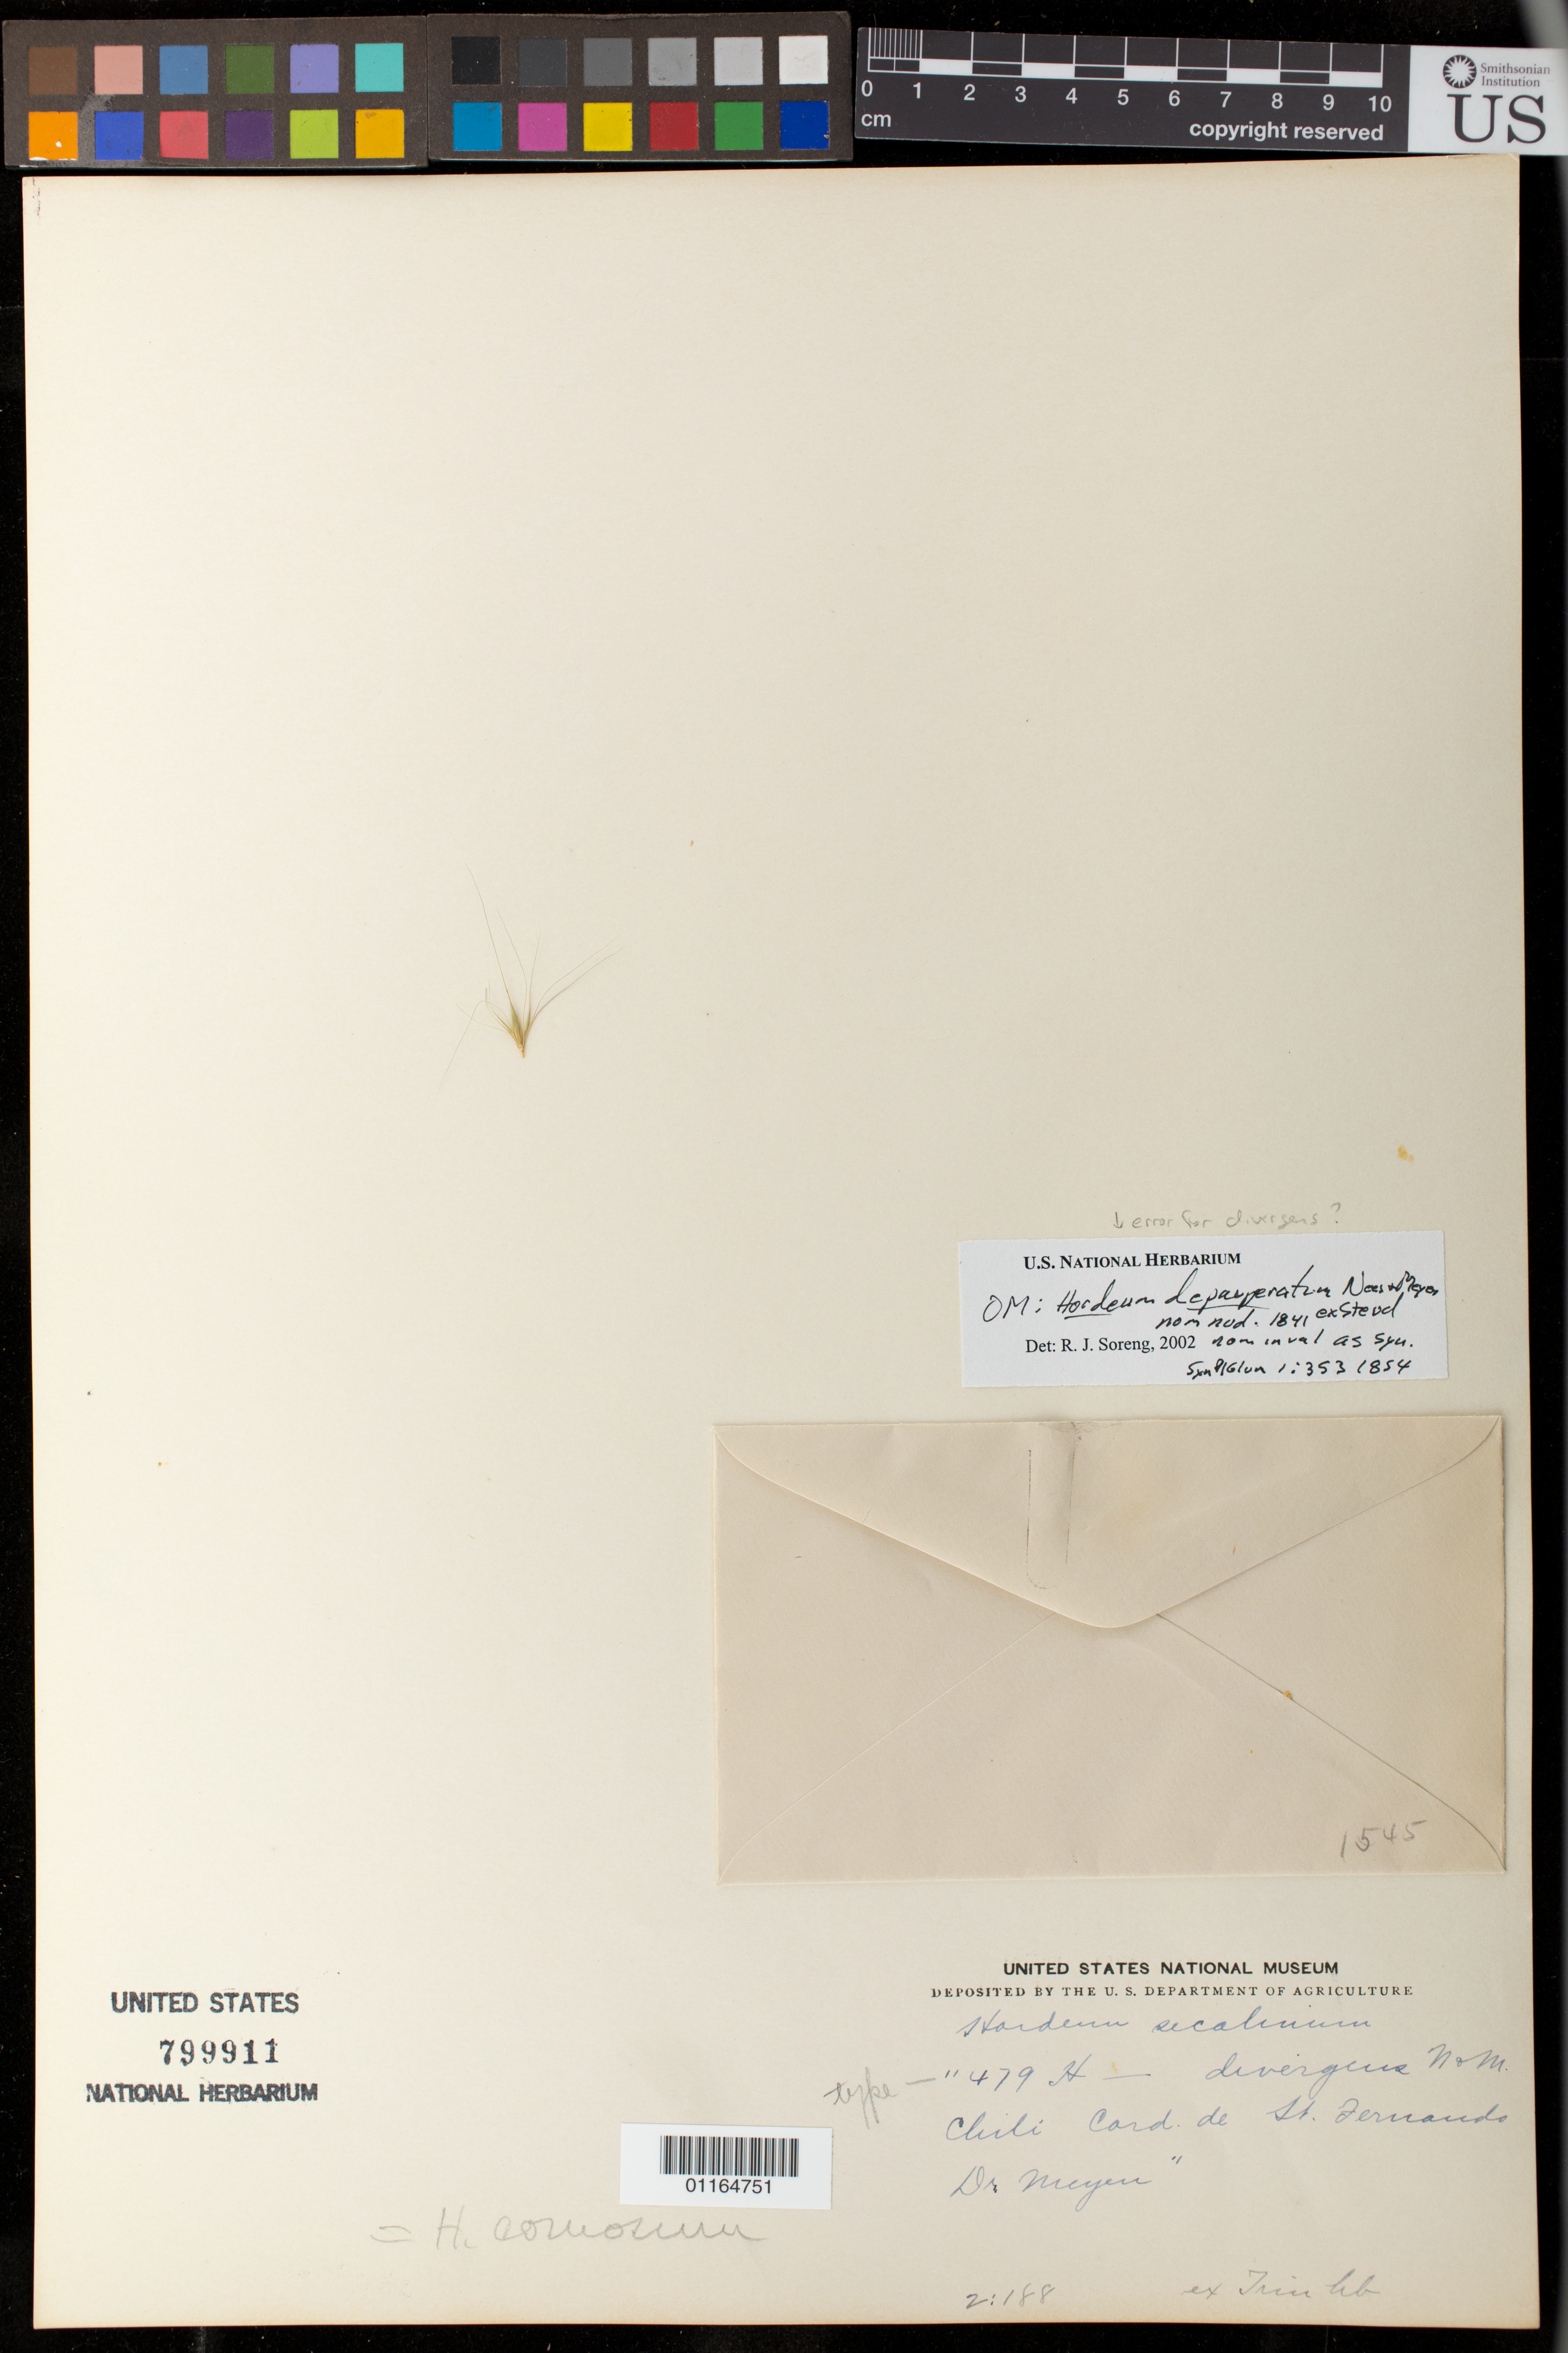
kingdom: Plantae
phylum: Tracheophyta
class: Liliopsida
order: Poales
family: Poaceae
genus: Hordeum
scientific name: Hordeum divergens Nees & Meyen ex Steud., nom. nud.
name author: Nees & Meyen ex Steud.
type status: Original Material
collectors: F. J. F. Meyen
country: Chile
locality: Cord. de St. Fernando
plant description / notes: Fragmentary material of "type" specimen ex herb. Trin.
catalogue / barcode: US 799911